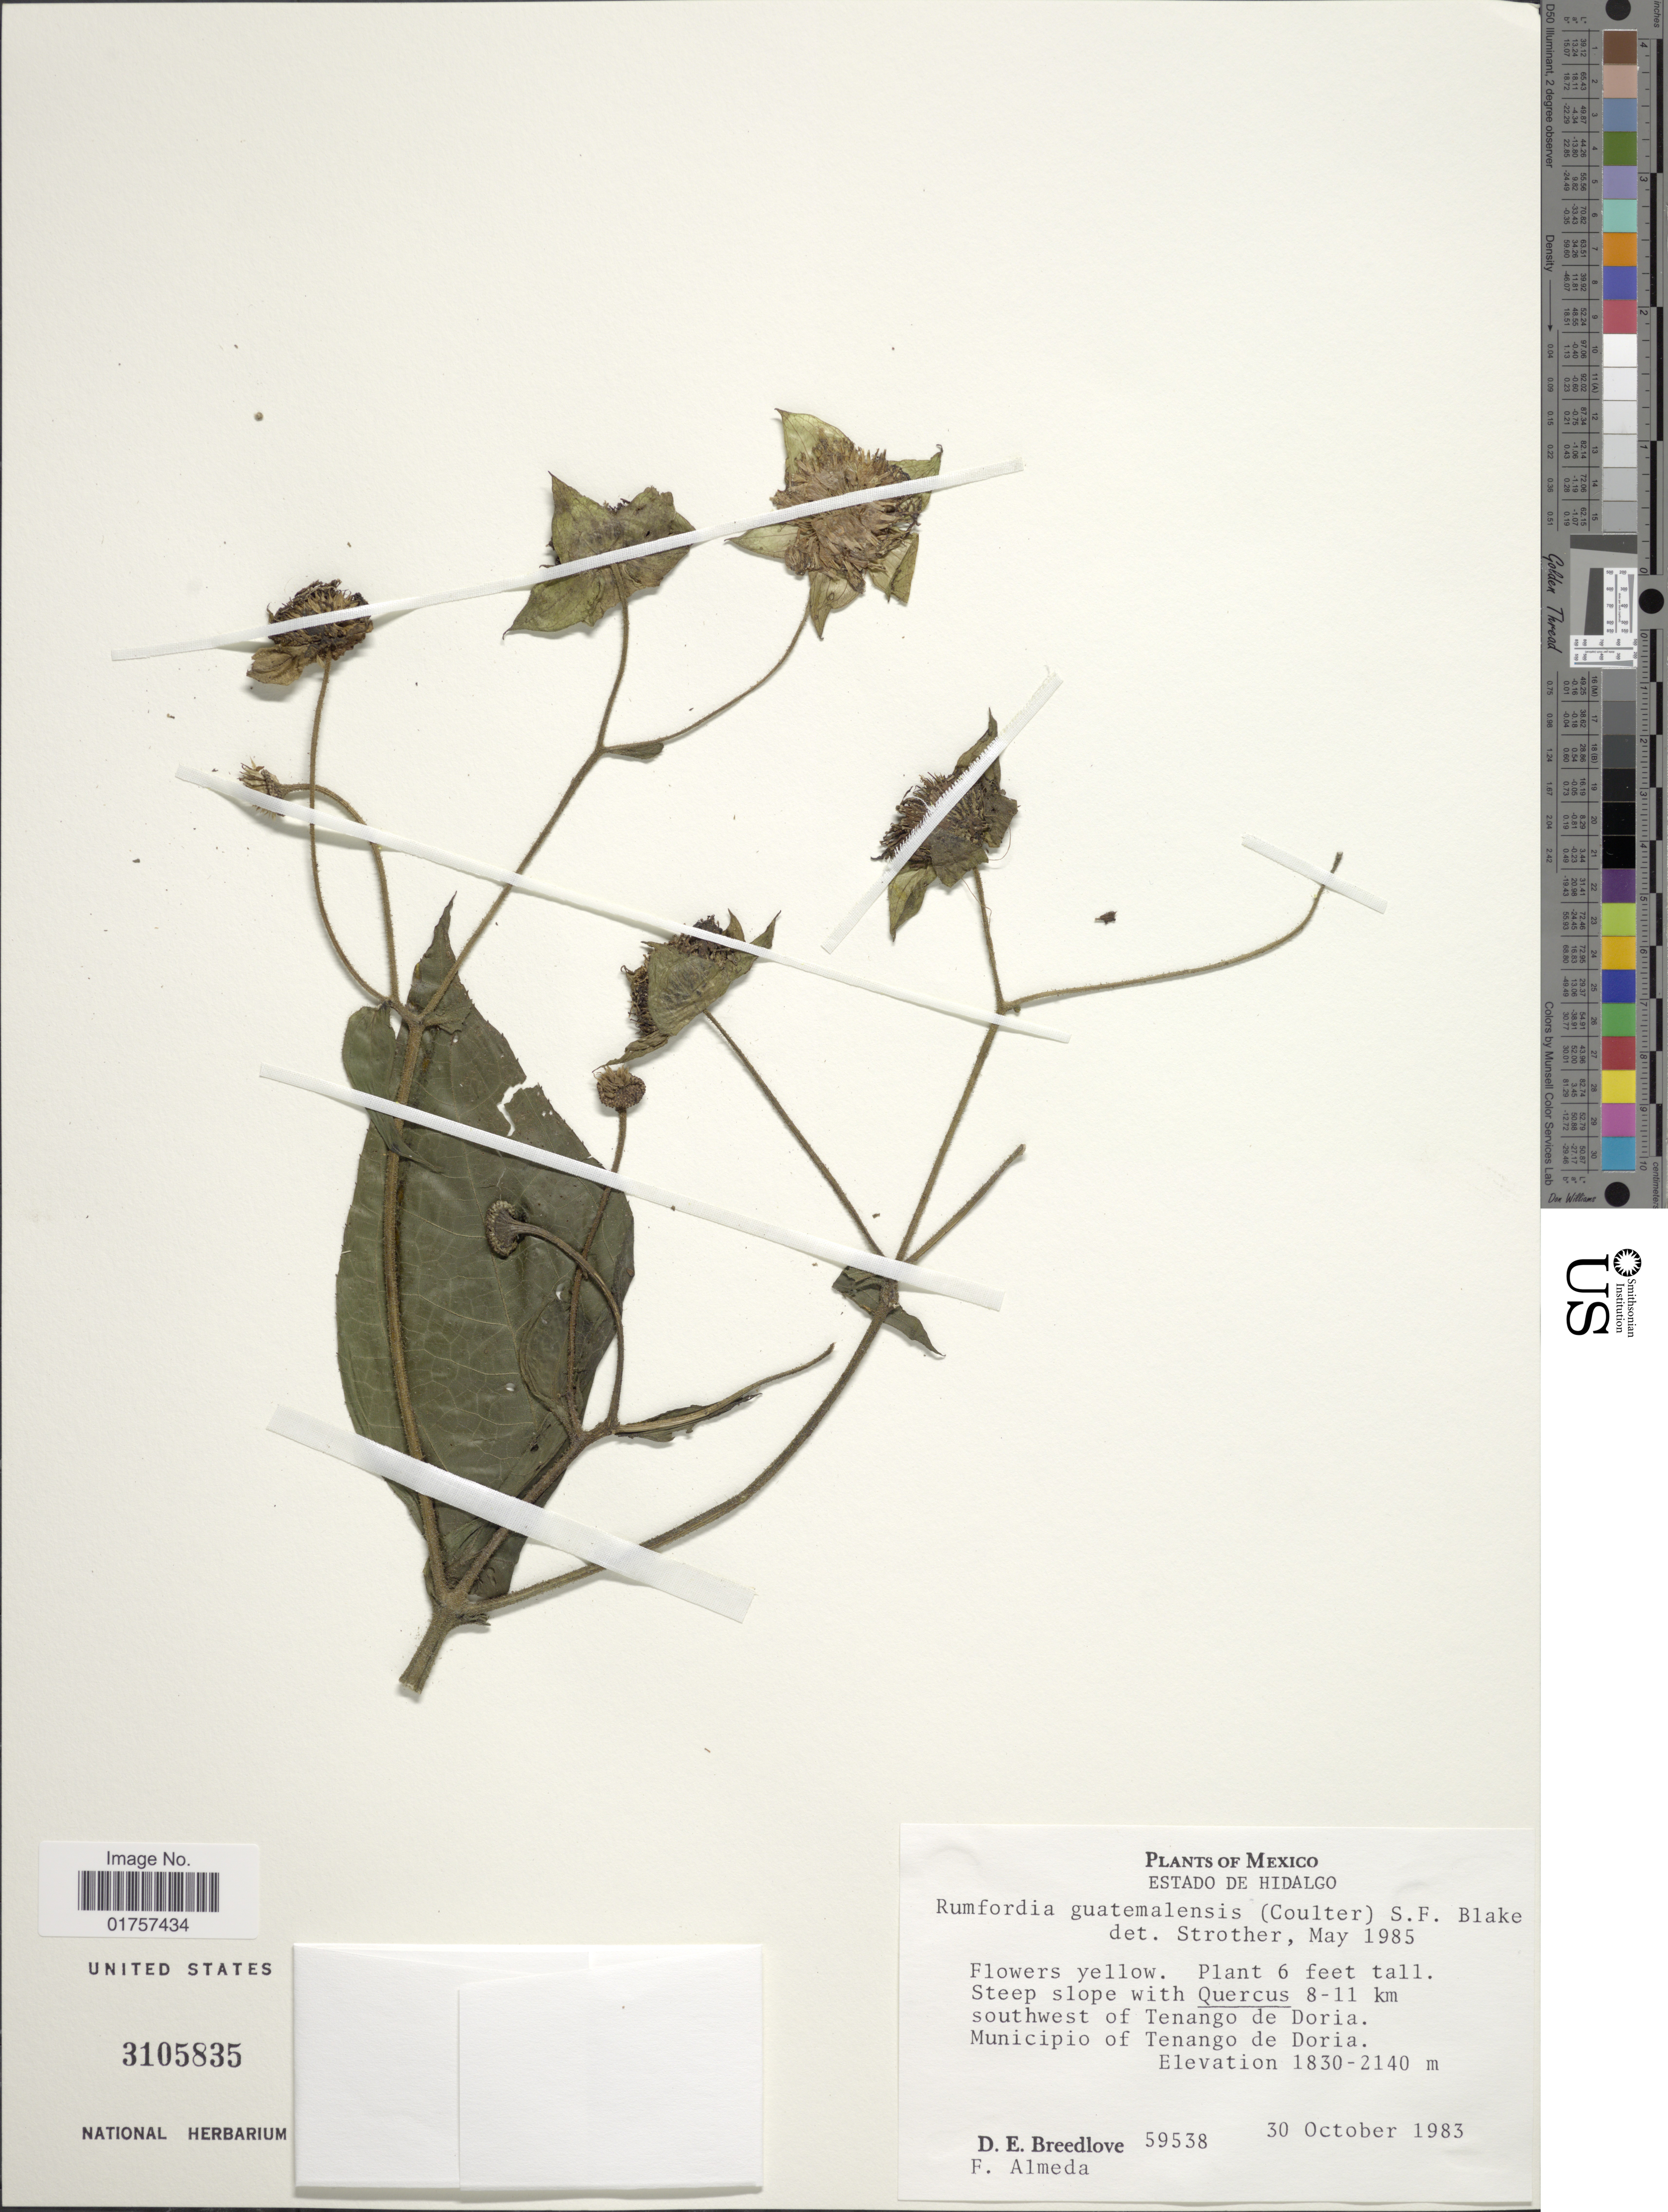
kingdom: Plantae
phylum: Tracheophyta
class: Magnoliopsida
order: Asterales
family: Asteraceae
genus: Rumfordia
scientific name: Rumfordia guatamalensis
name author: (Coult.) S.F. Blake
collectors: D. E. Breedlove & F. Almeda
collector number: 59538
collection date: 1983-10-30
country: Mexico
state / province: Hidalgo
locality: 8-11 km southwest of Tenango de Doria. Municipio of Tenango de Doria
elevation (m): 1830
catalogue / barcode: US 3105835